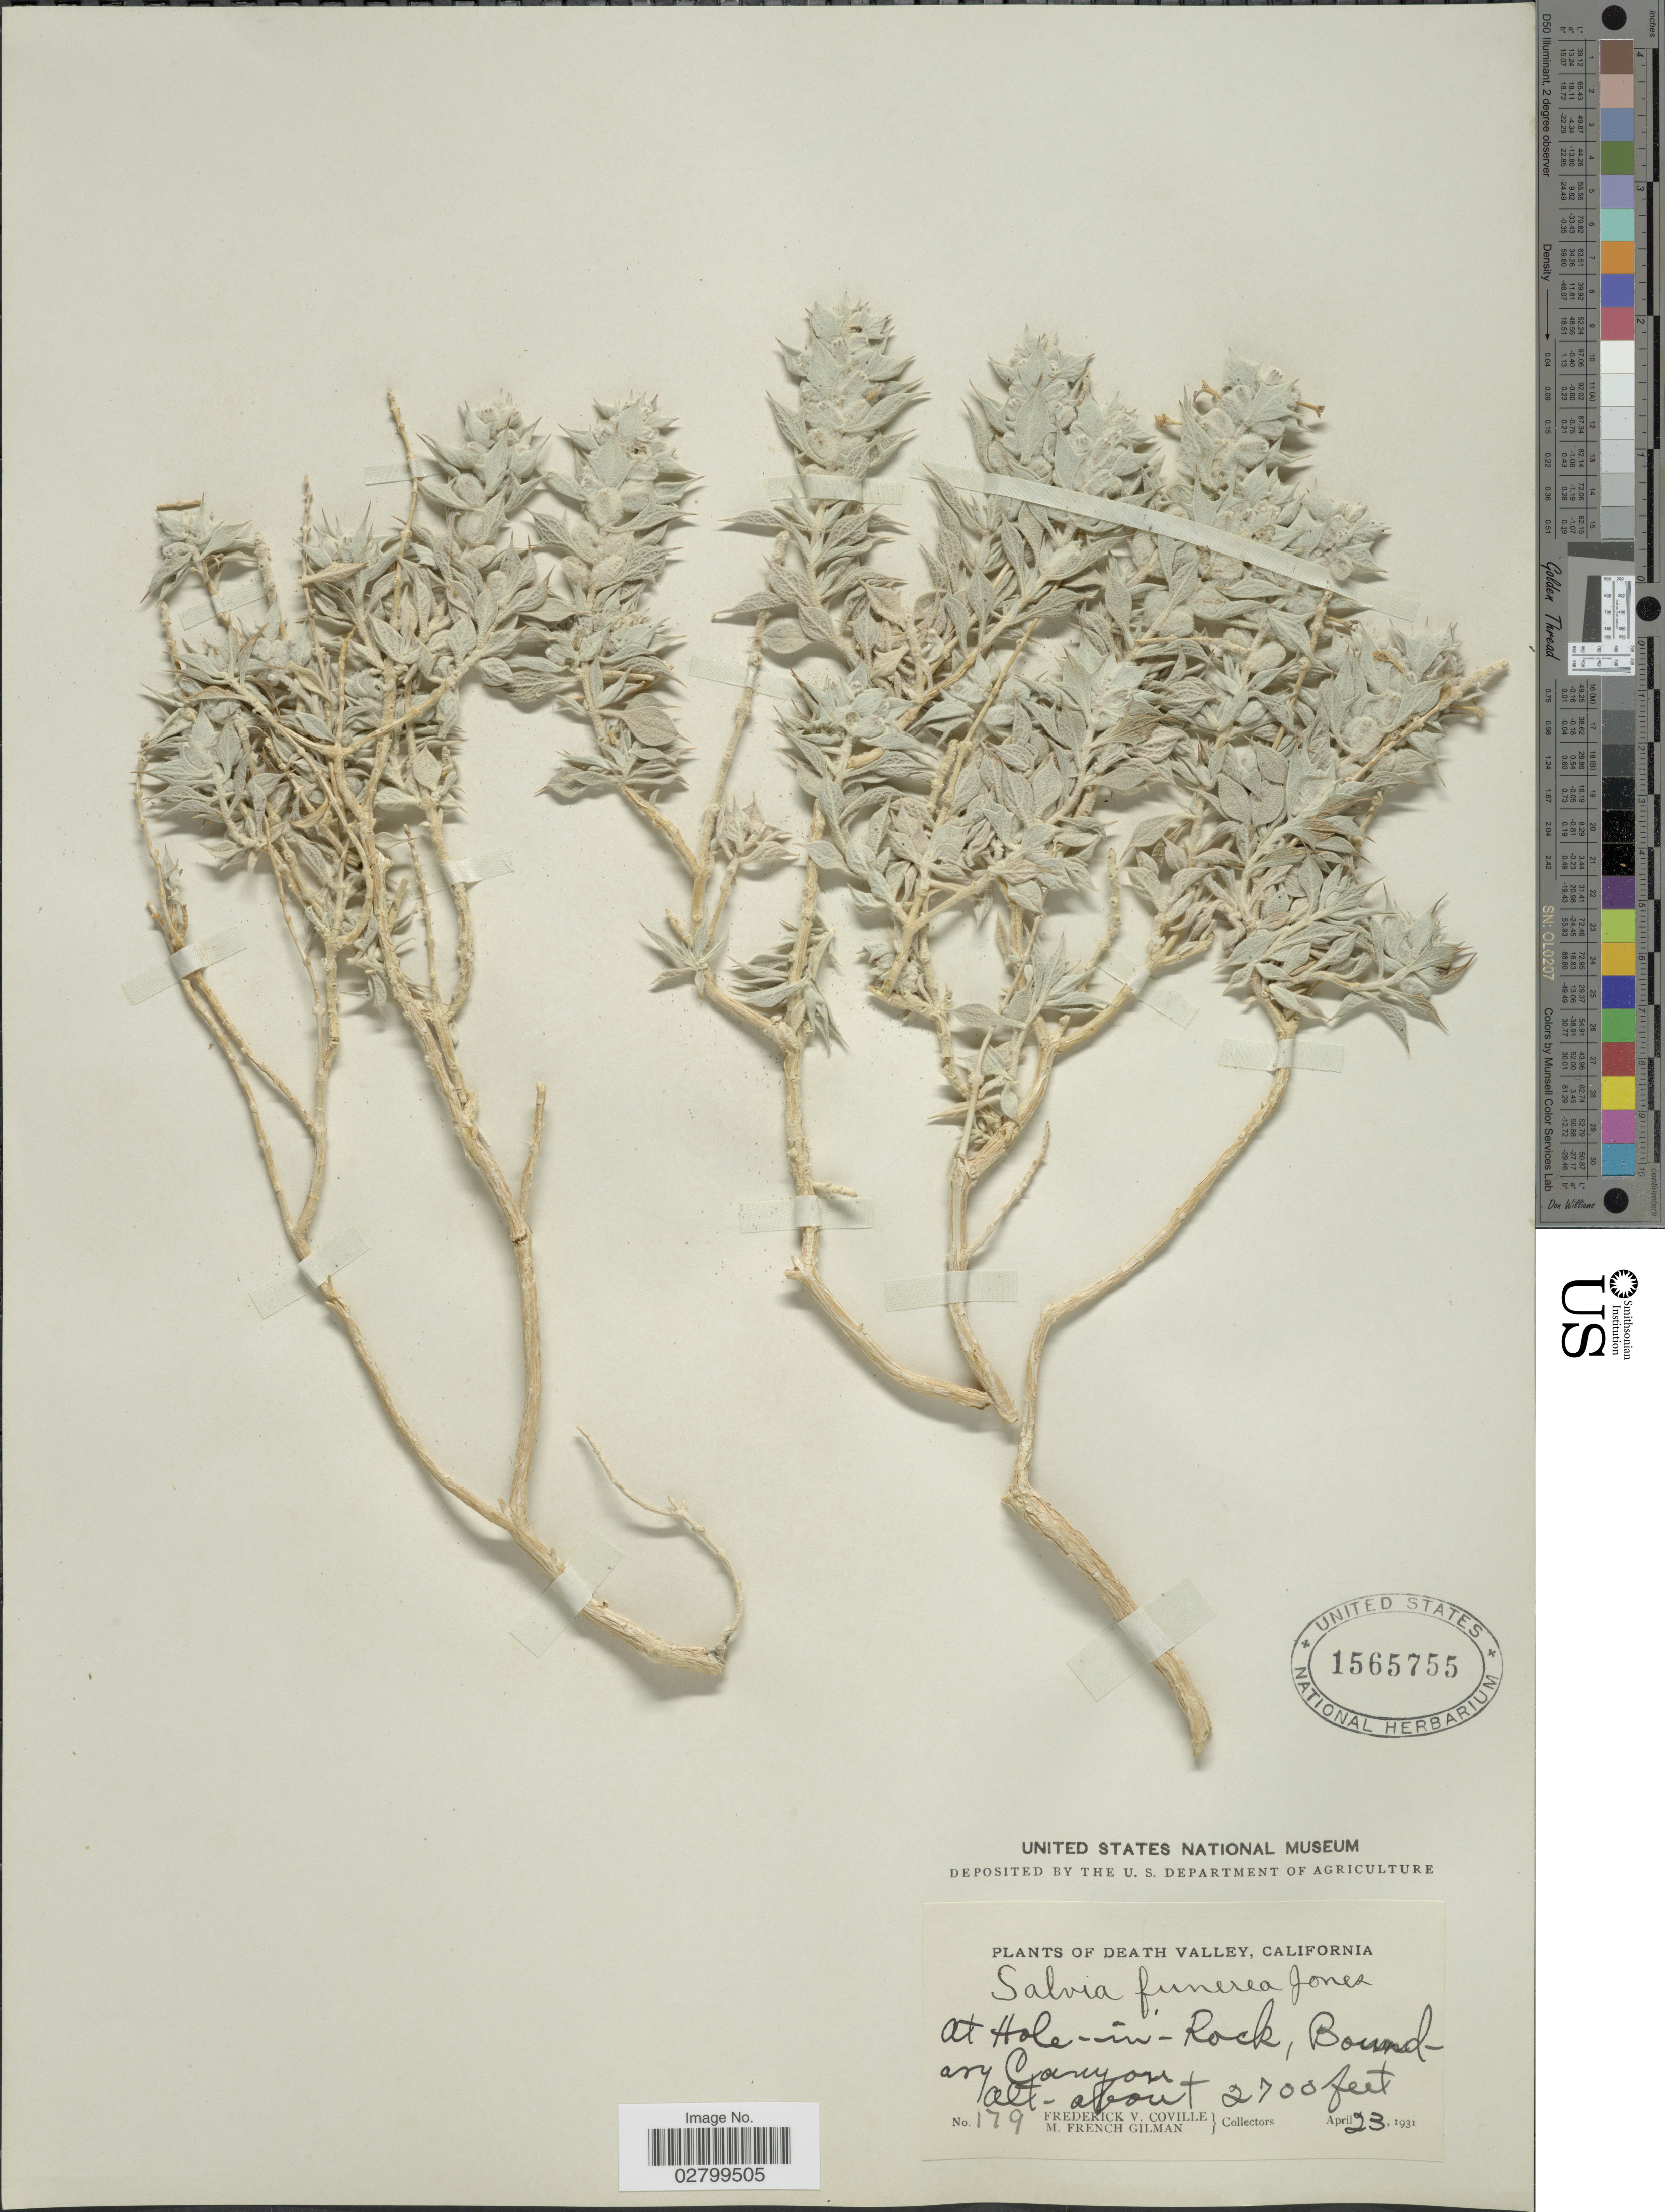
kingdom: Plantae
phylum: Tracheophyta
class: Magnoliopsida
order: Lamiales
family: Lamiaceae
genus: Salvia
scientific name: Salvia funerea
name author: M.E. Jones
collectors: F. V. Coville & M. F. Gilman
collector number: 179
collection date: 1931-04-23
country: United States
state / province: California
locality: Death Valley. At Hole-in-Rock, Boundary Canyon.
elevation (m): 823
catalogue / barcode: US 1565755